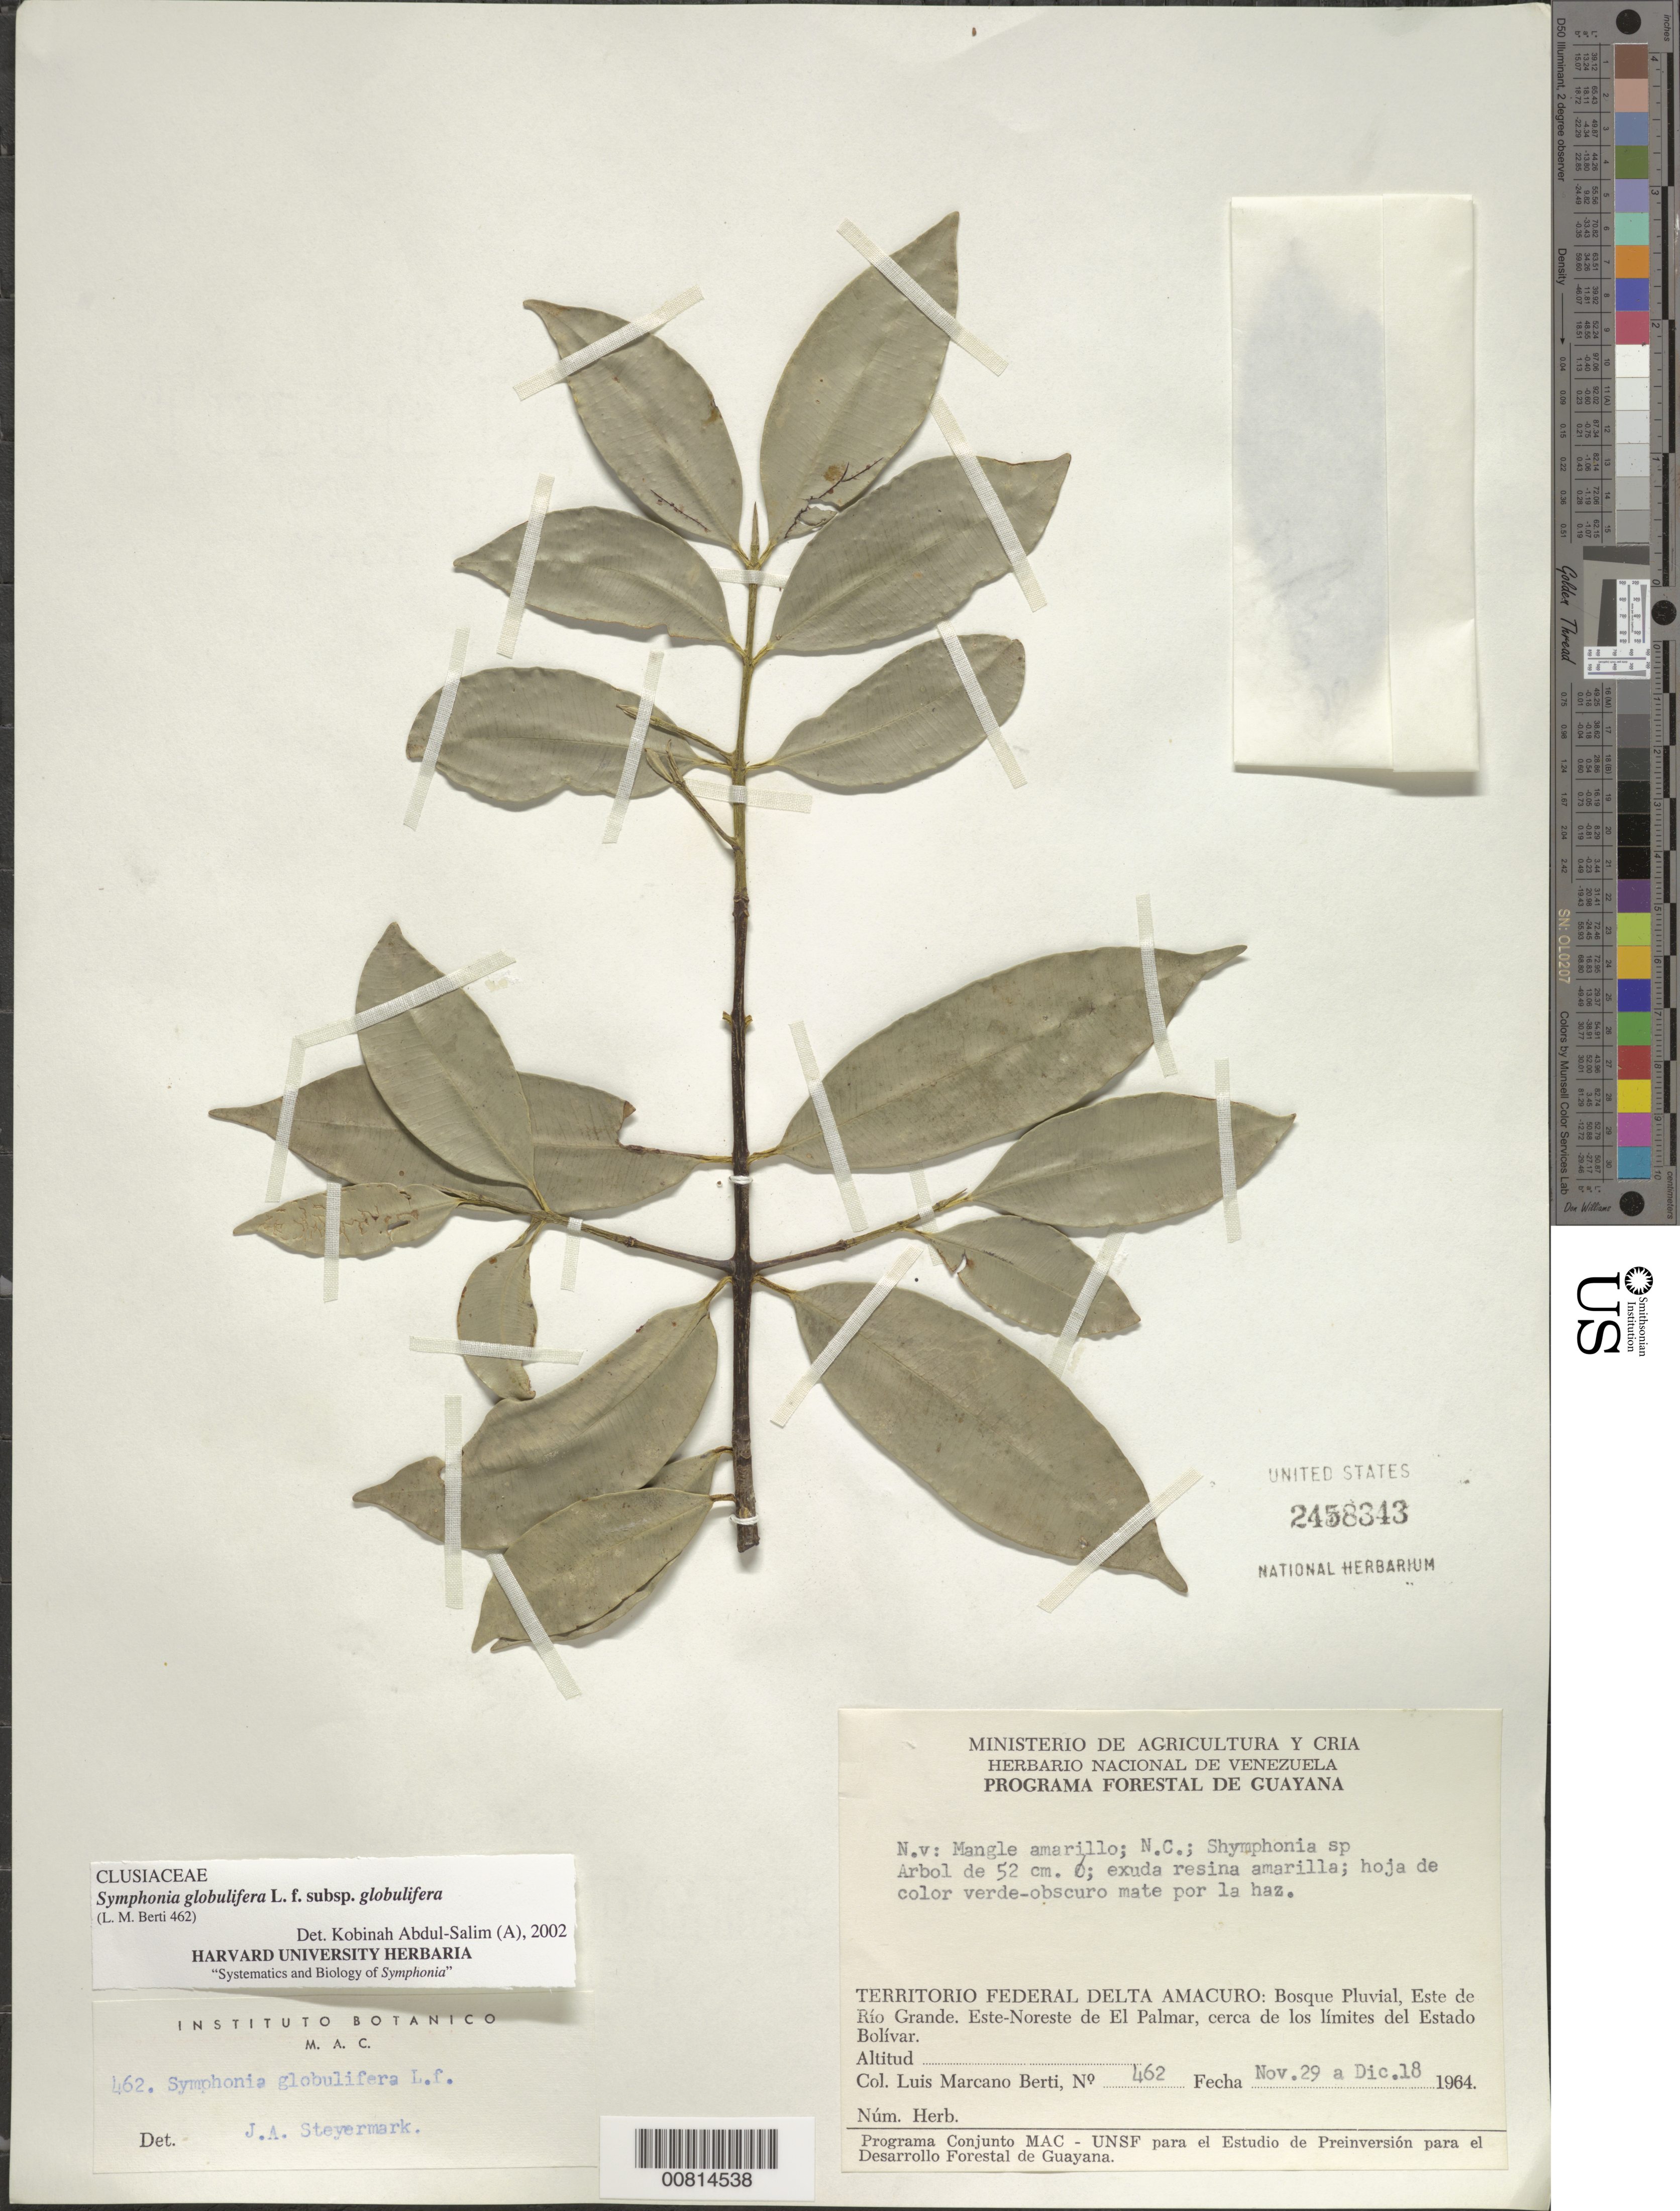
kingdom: Plantae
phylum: Tracheophyta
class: Magnoliopsida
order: Malpighiales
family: Clusiaceae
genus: Symphonia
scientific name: Symphonia globulifera subsp. globulifera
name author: L. f.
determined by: Abdul-Salim, K.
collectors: L. Marcano-Berti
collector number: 462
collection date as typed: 29-Nov-64 to 18-Dec-64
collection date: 1964-11-29/1964-12-18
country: Venezuela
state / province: Delta Amacuro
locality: Este de Río Grande, ENE de El Palmar, cerca de los limites del Estado Bolívar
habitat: Bosque pluvial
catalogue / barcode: US 2458343